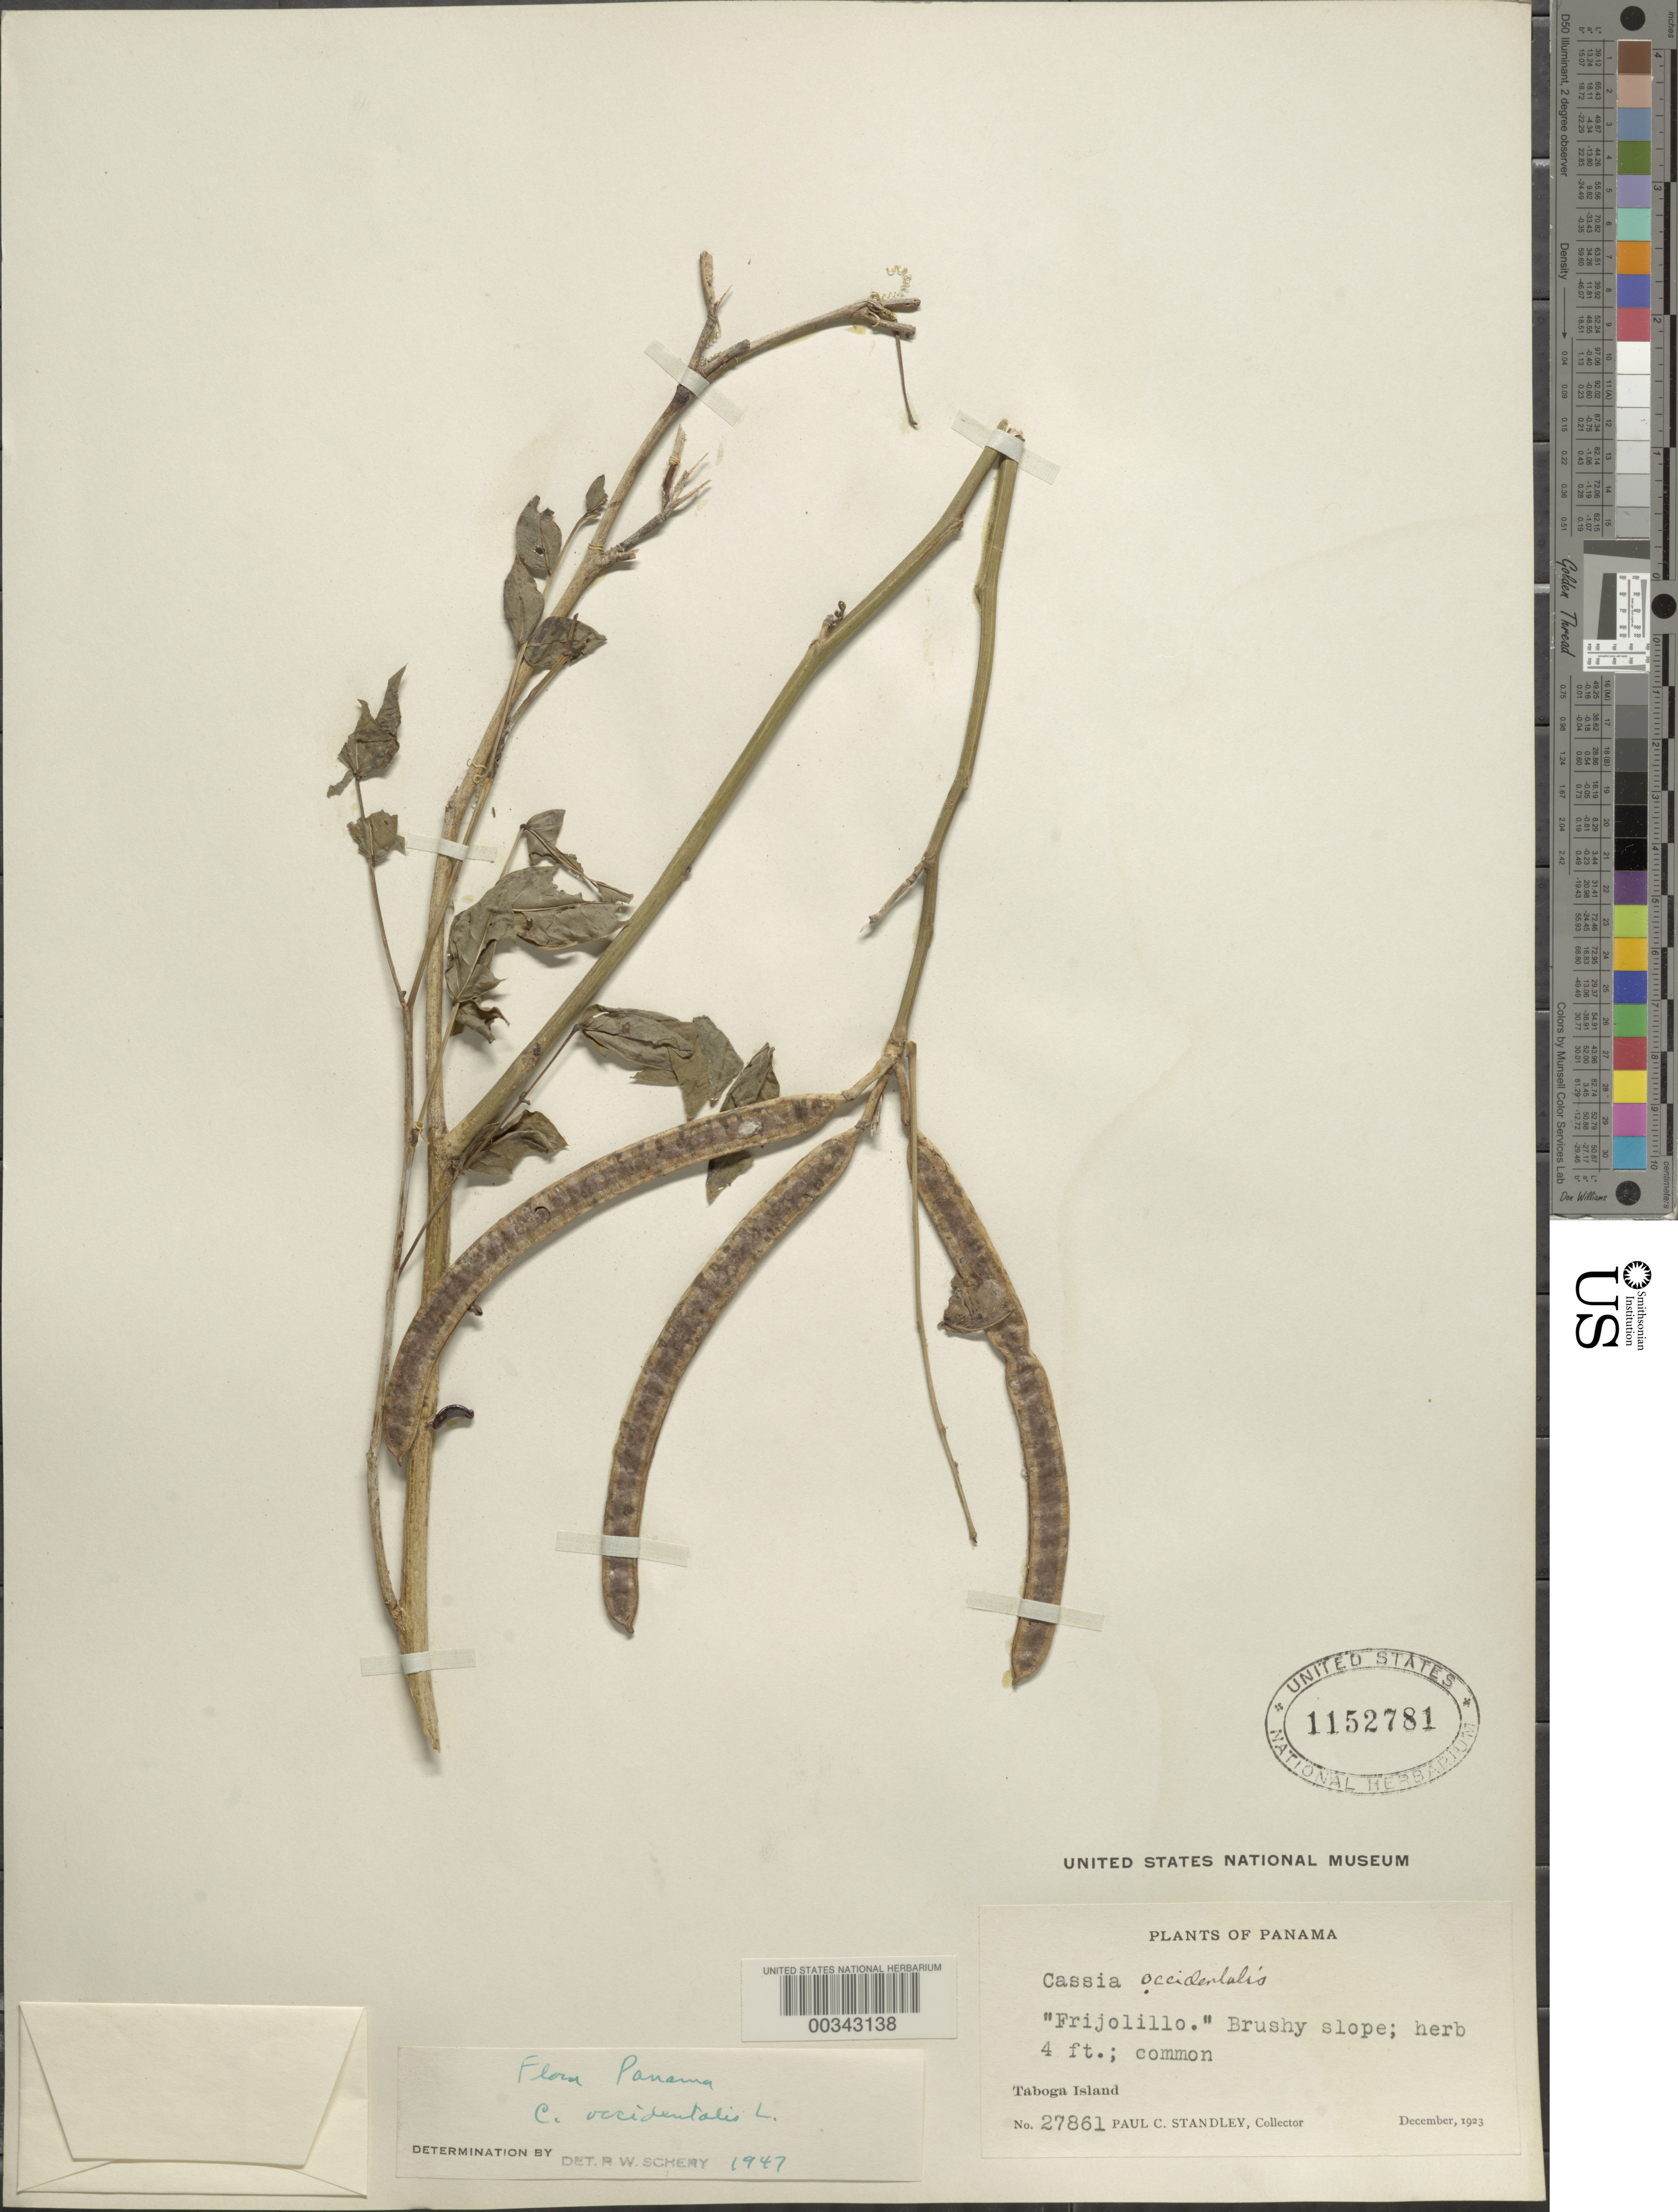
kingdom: Plantae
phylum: Tracheophyta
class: Magnoliopsida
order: Fabales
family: Fabaceae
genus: Senna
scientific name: Senna occidentalis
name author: (L.) Link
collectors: P. C. Standley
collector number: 27861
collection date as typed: Dec 1923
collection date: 1923-12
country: Panama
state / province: Panamá (?)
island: Taboga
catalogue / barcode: US 1152781